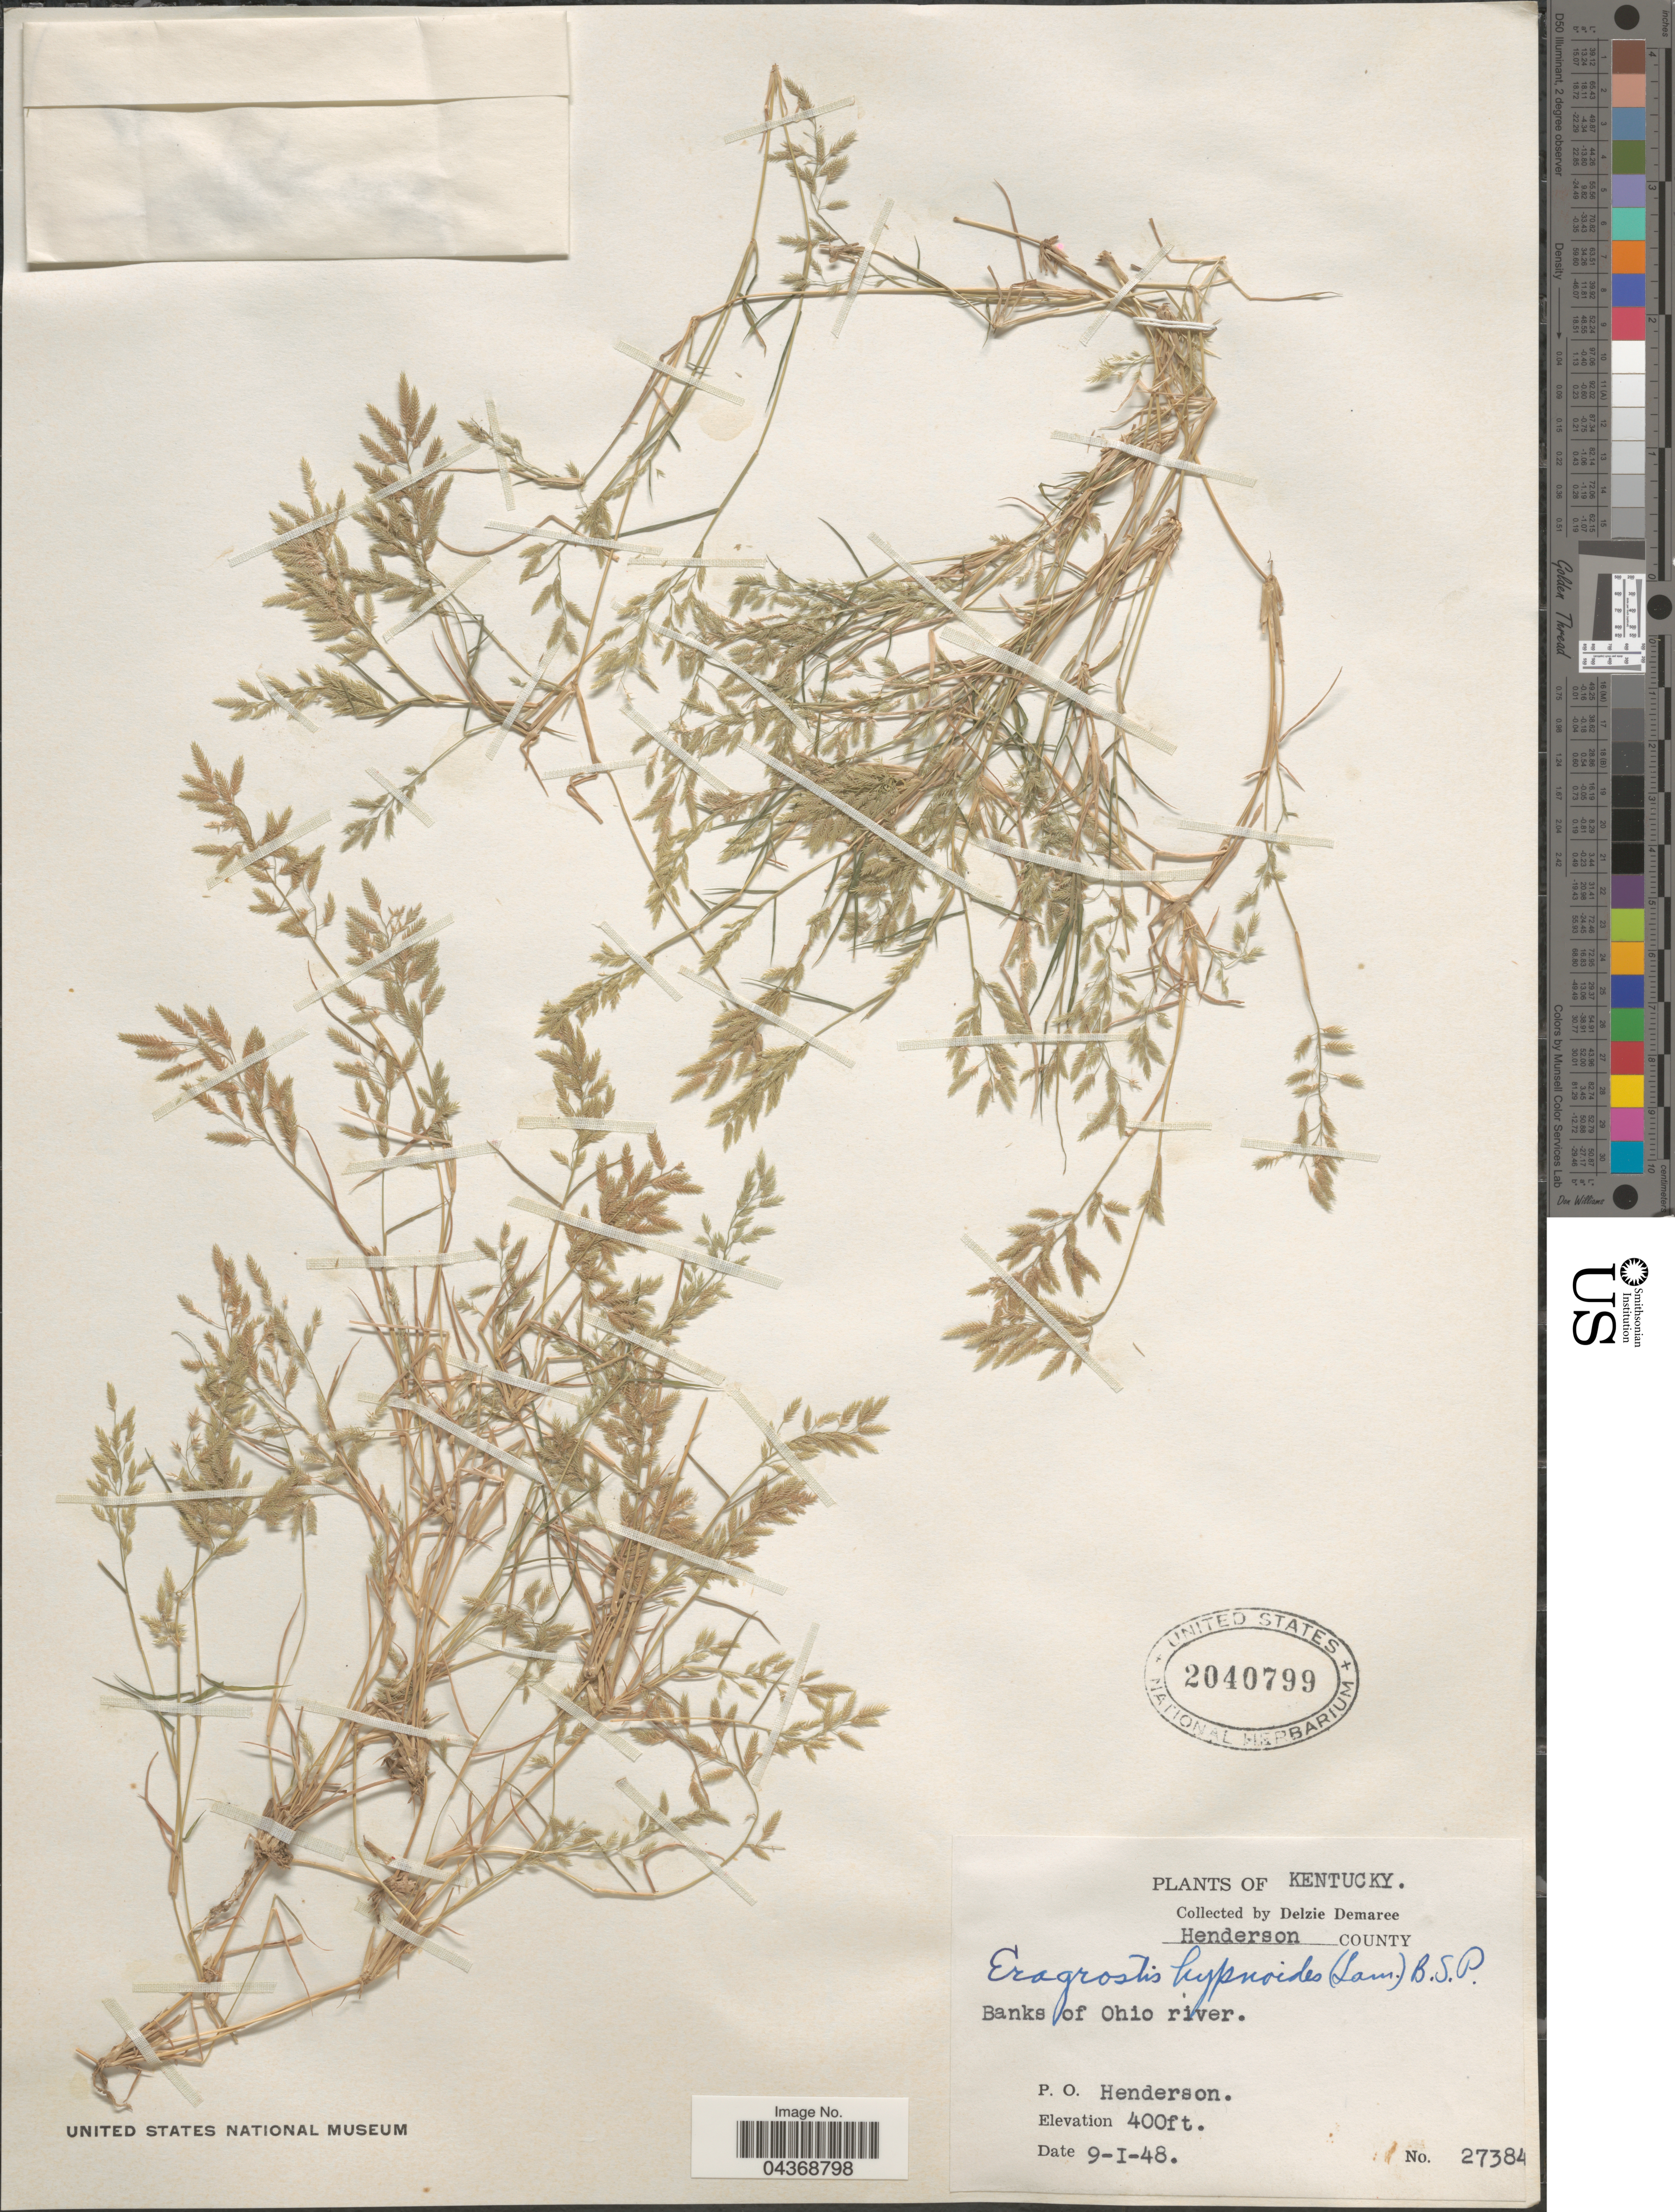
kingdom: Plantae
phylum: Tracheophyta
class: Liliopsida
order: Poales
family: Poaceae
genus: Eragrostis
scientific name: Eragrostis hypnoides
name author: (Lam.) Britton, Stearns & Poggenb.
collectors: D. Demaree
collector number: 27384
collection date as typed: Transcribed d/m/y: 9/1/48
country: United States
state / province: Kentucky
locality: Henderson County. Banks of Ohio river. P. O. Henderson.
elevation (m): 122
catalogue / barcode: US 2040799